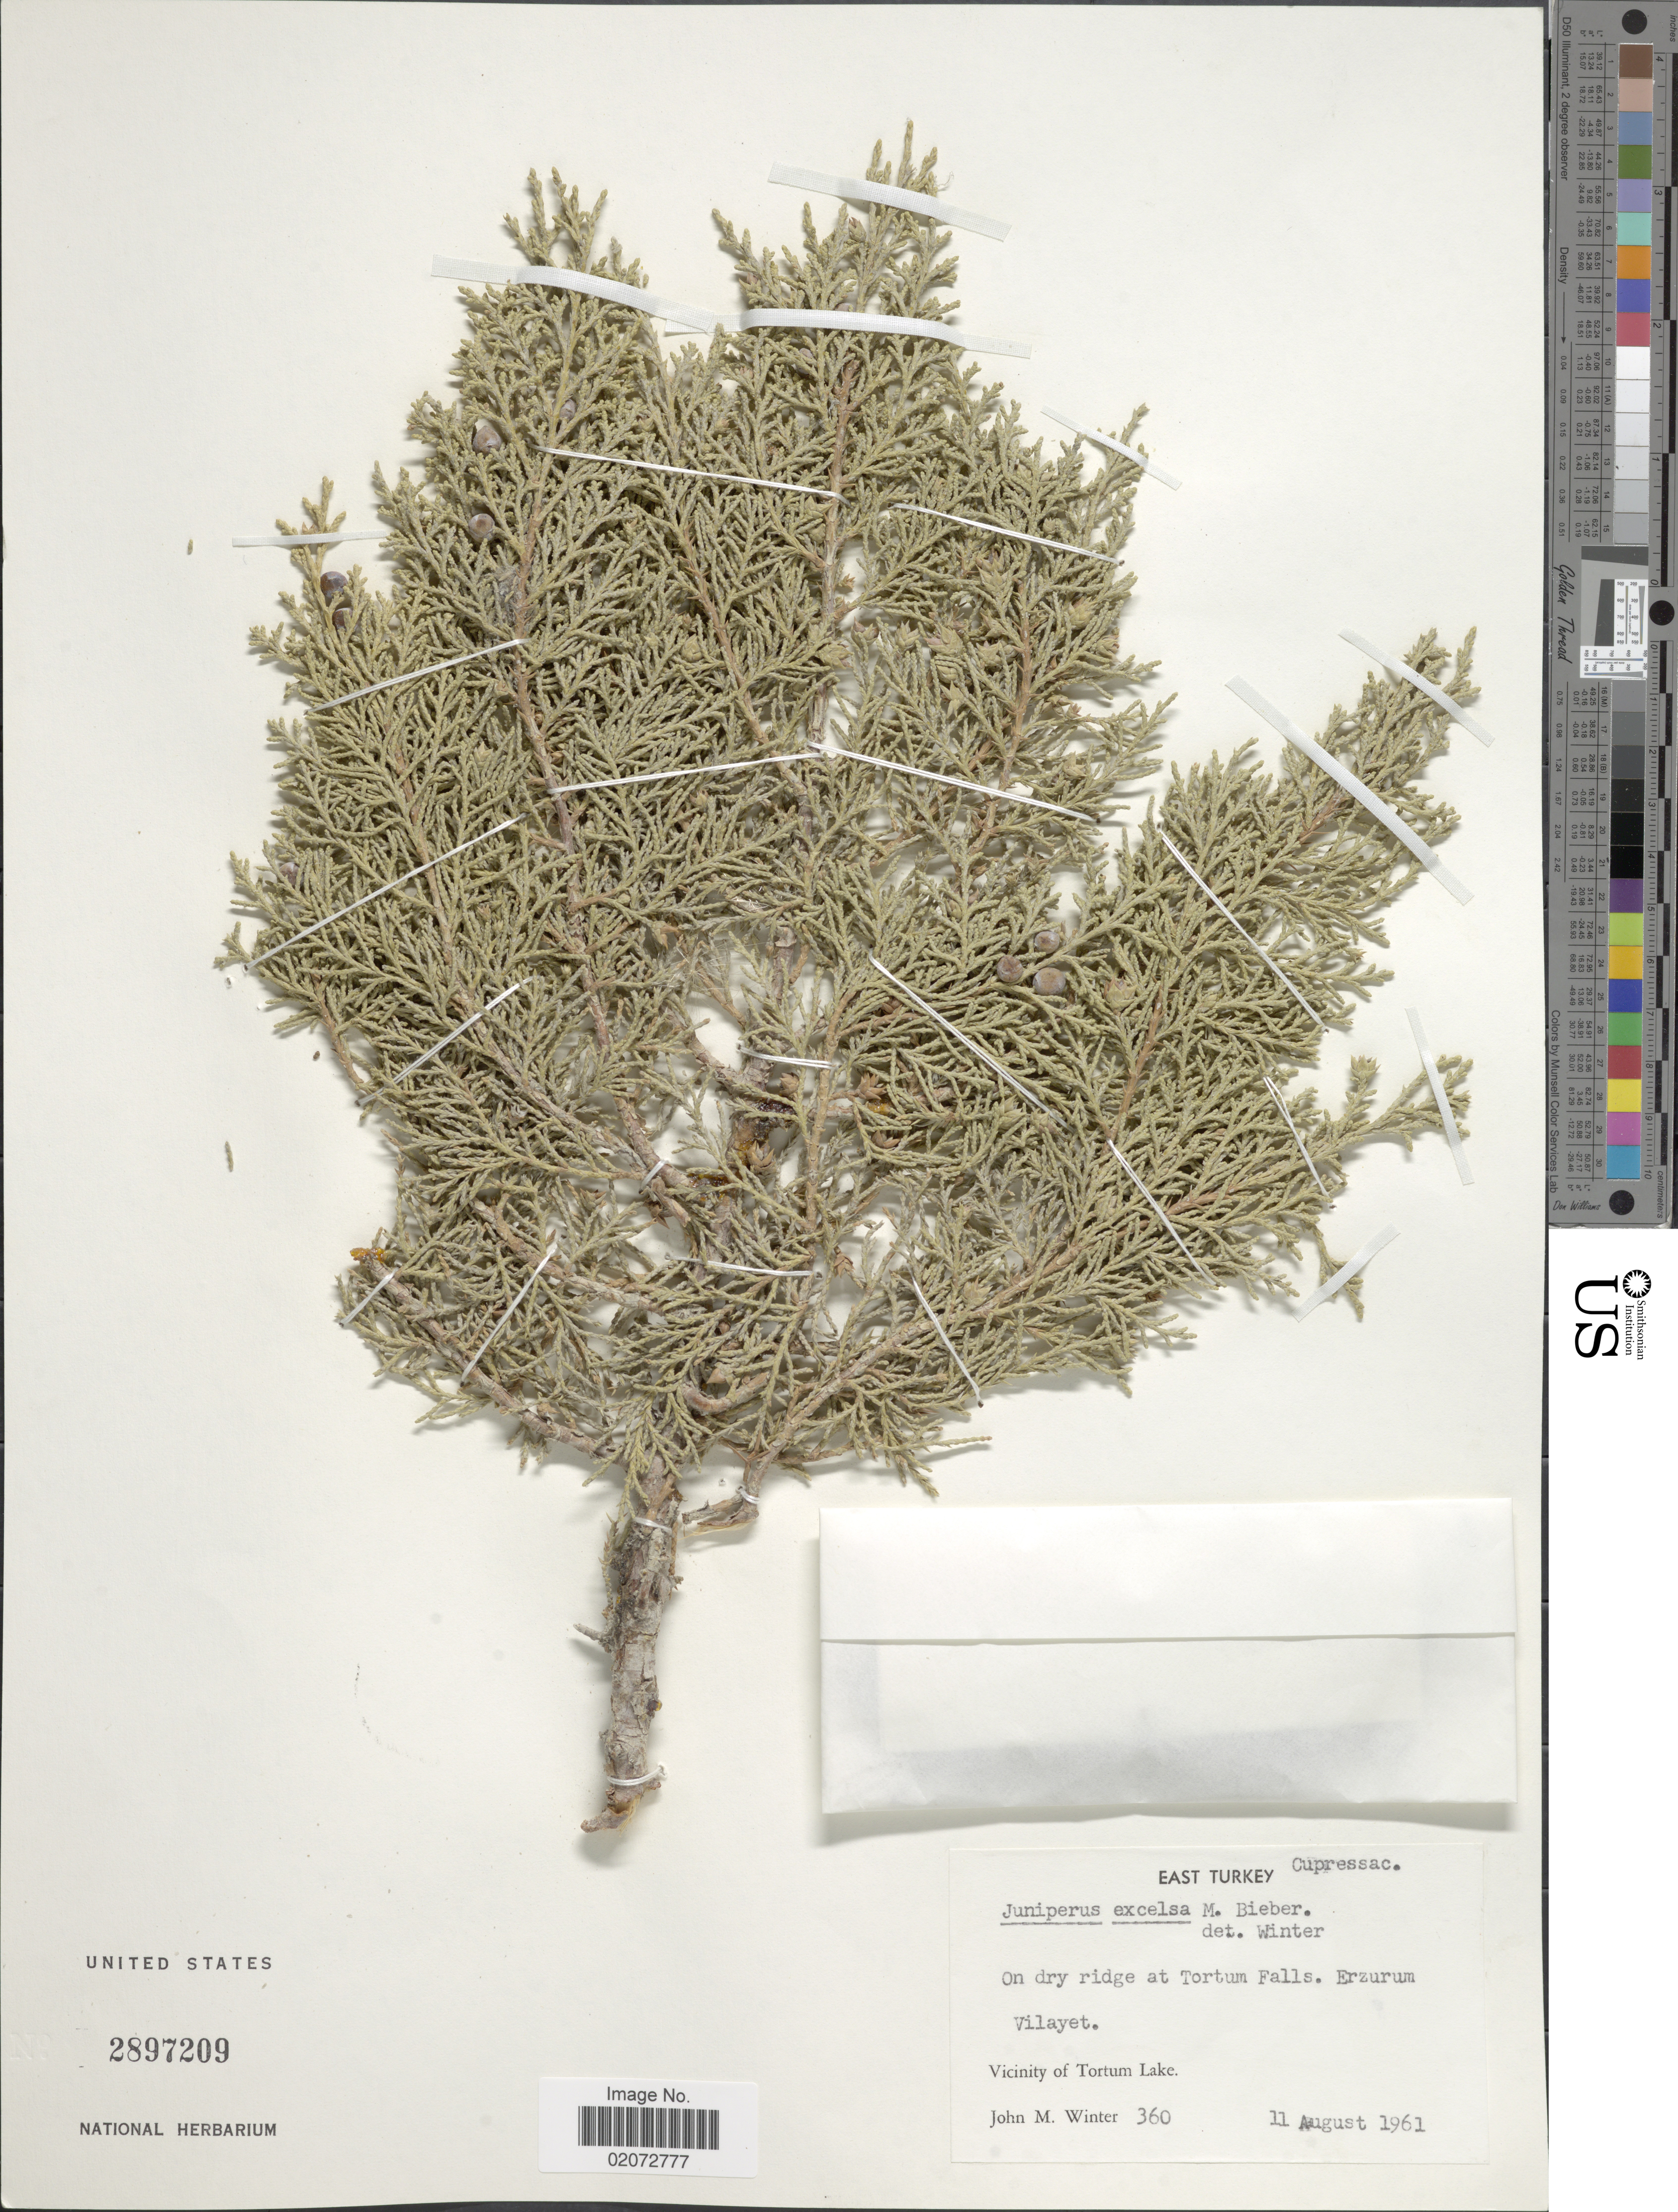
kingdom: Plantae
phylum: Tracheophyta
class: Pinopsida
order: Pinales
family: Cupressaceae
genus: Juniperus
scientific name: Juniperus excelsa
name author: M. Bieb.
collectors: J. M. Winter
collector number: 360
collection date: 1961-08-11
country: Turkey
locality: East Turkey, on dry ridge at Tortum Falls. Erzurum, Vilayet. Vicinity of Tortum Lake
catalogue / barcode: US 2897209